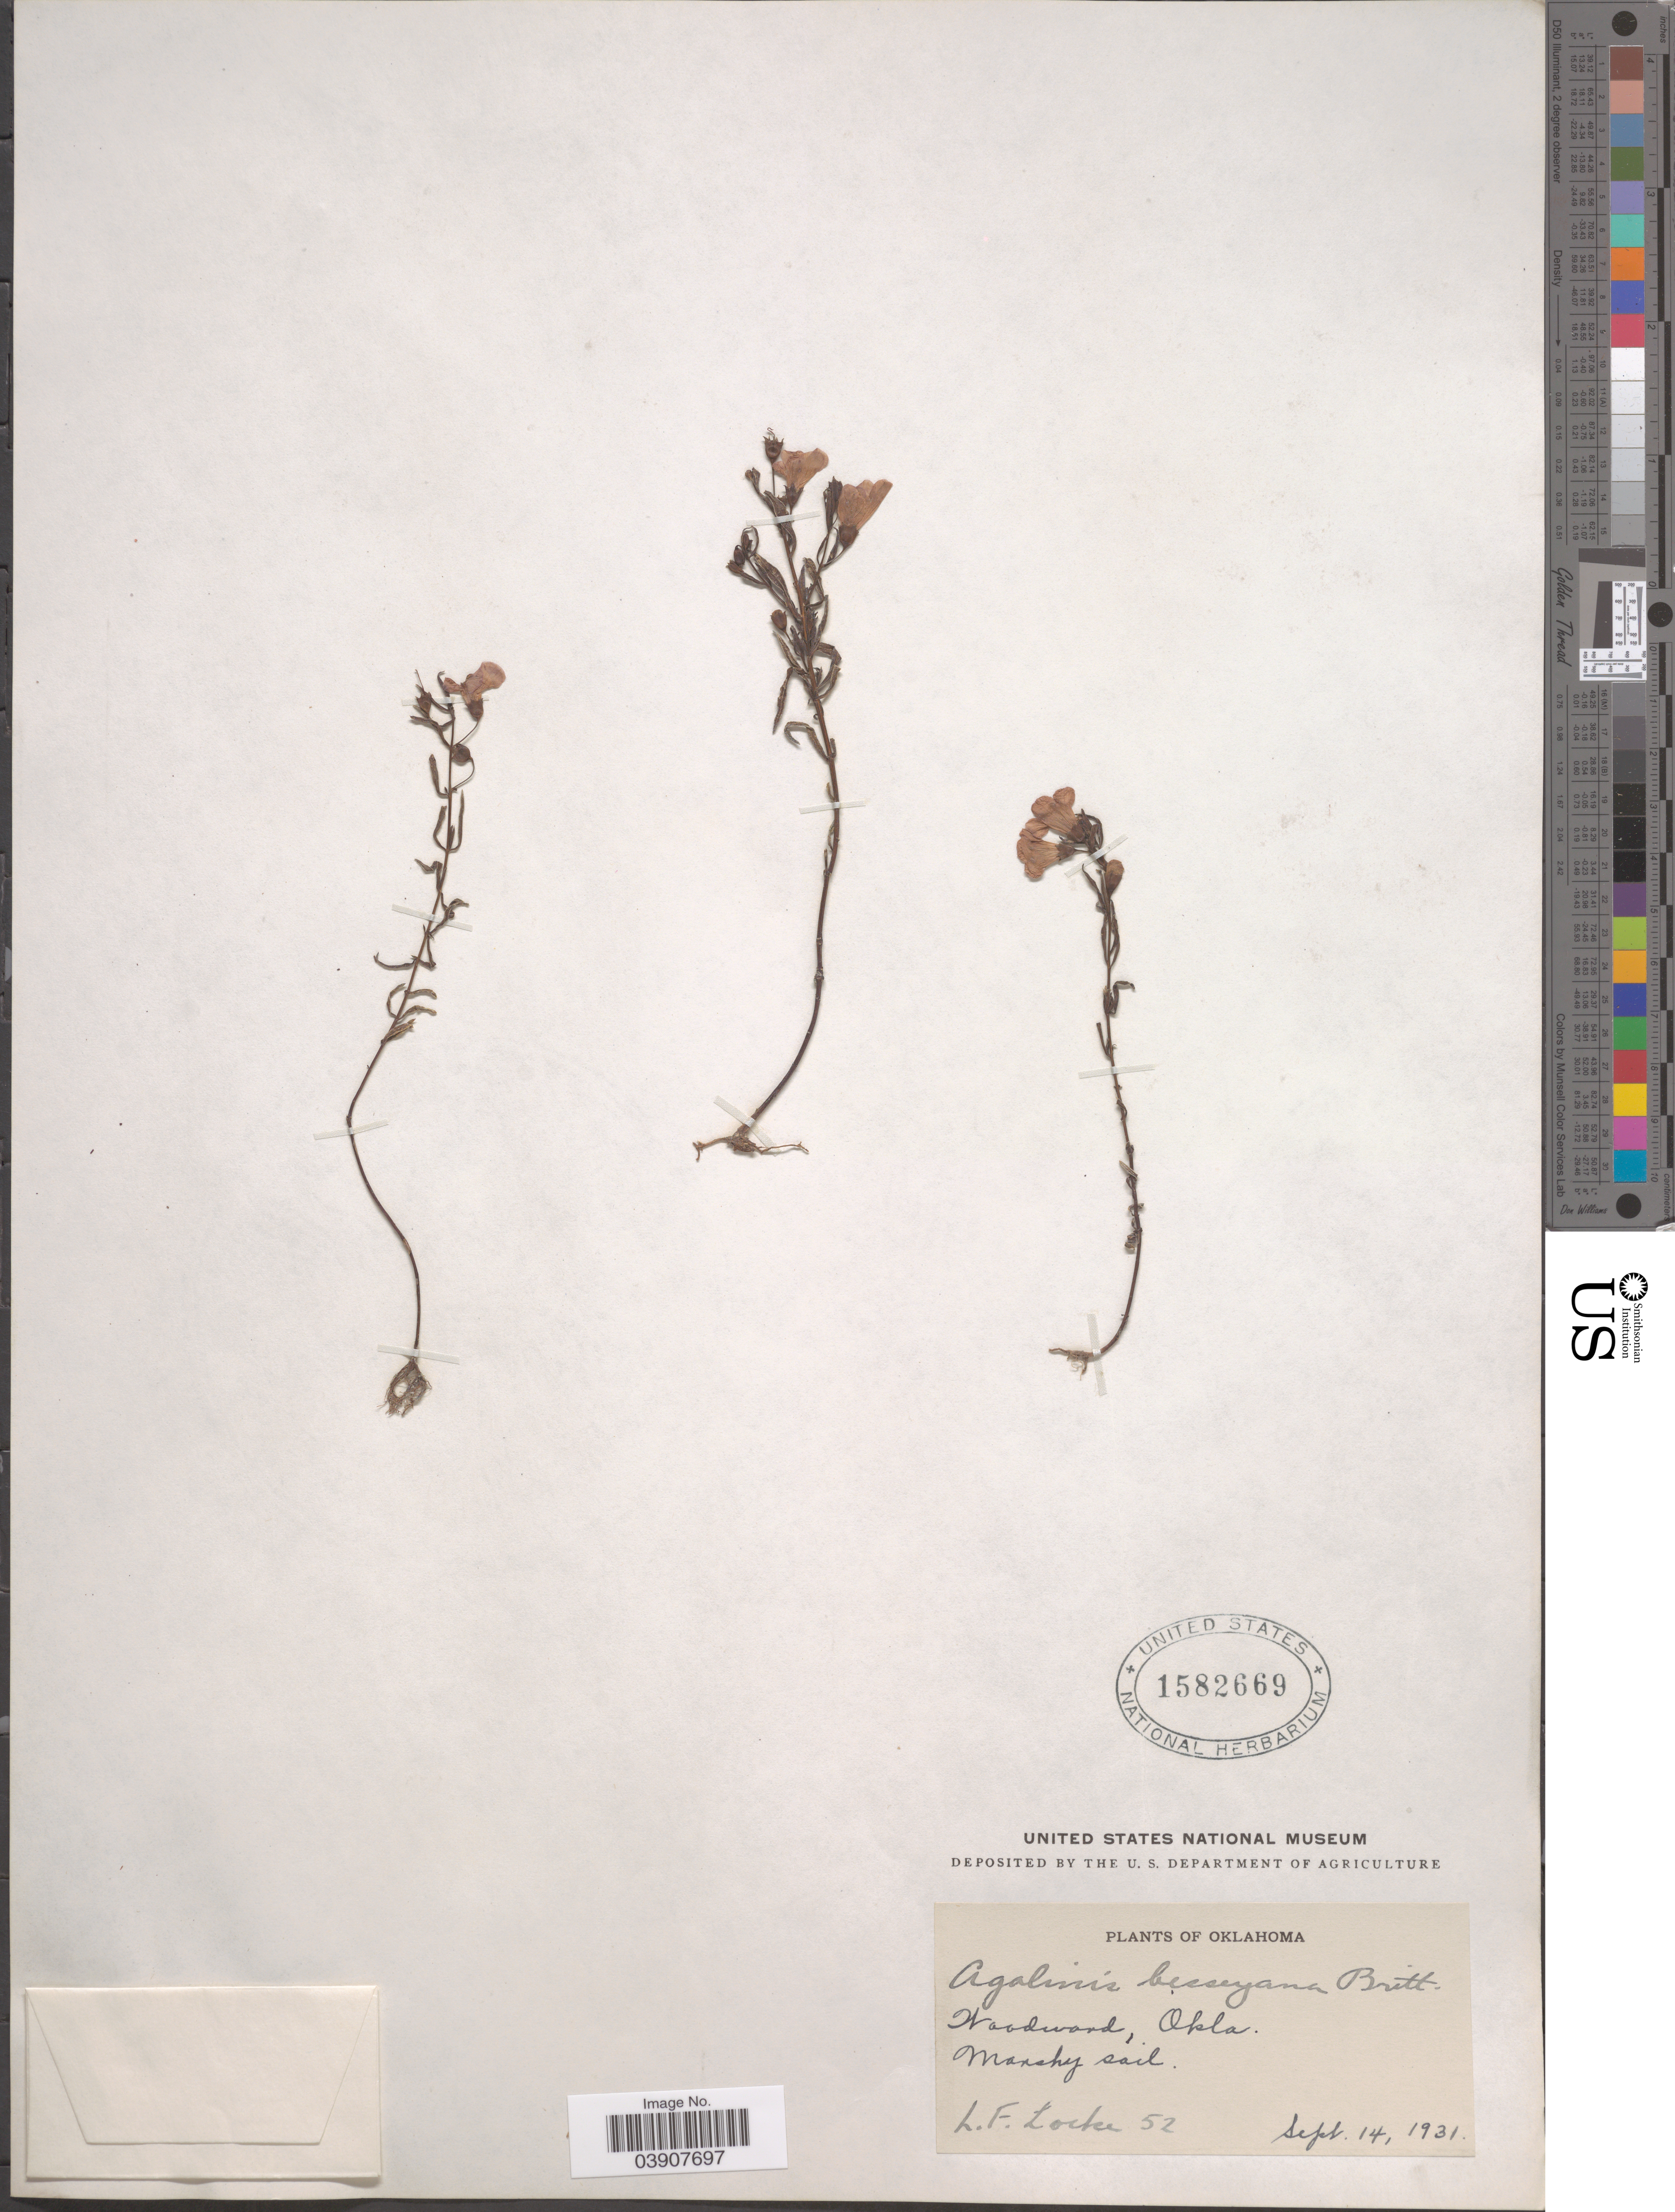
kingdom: Plantae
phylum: Tracheophyta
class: Magnoliopsida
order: Lamiales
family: Orobanchaceae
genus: Agalinis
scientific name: Agalinis besseyana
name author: (Britton) Britton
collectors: L. Locke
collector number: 52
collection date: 1931-09-14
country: United States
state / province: Oklahoma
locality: Woodward.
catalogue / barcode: US 1582669